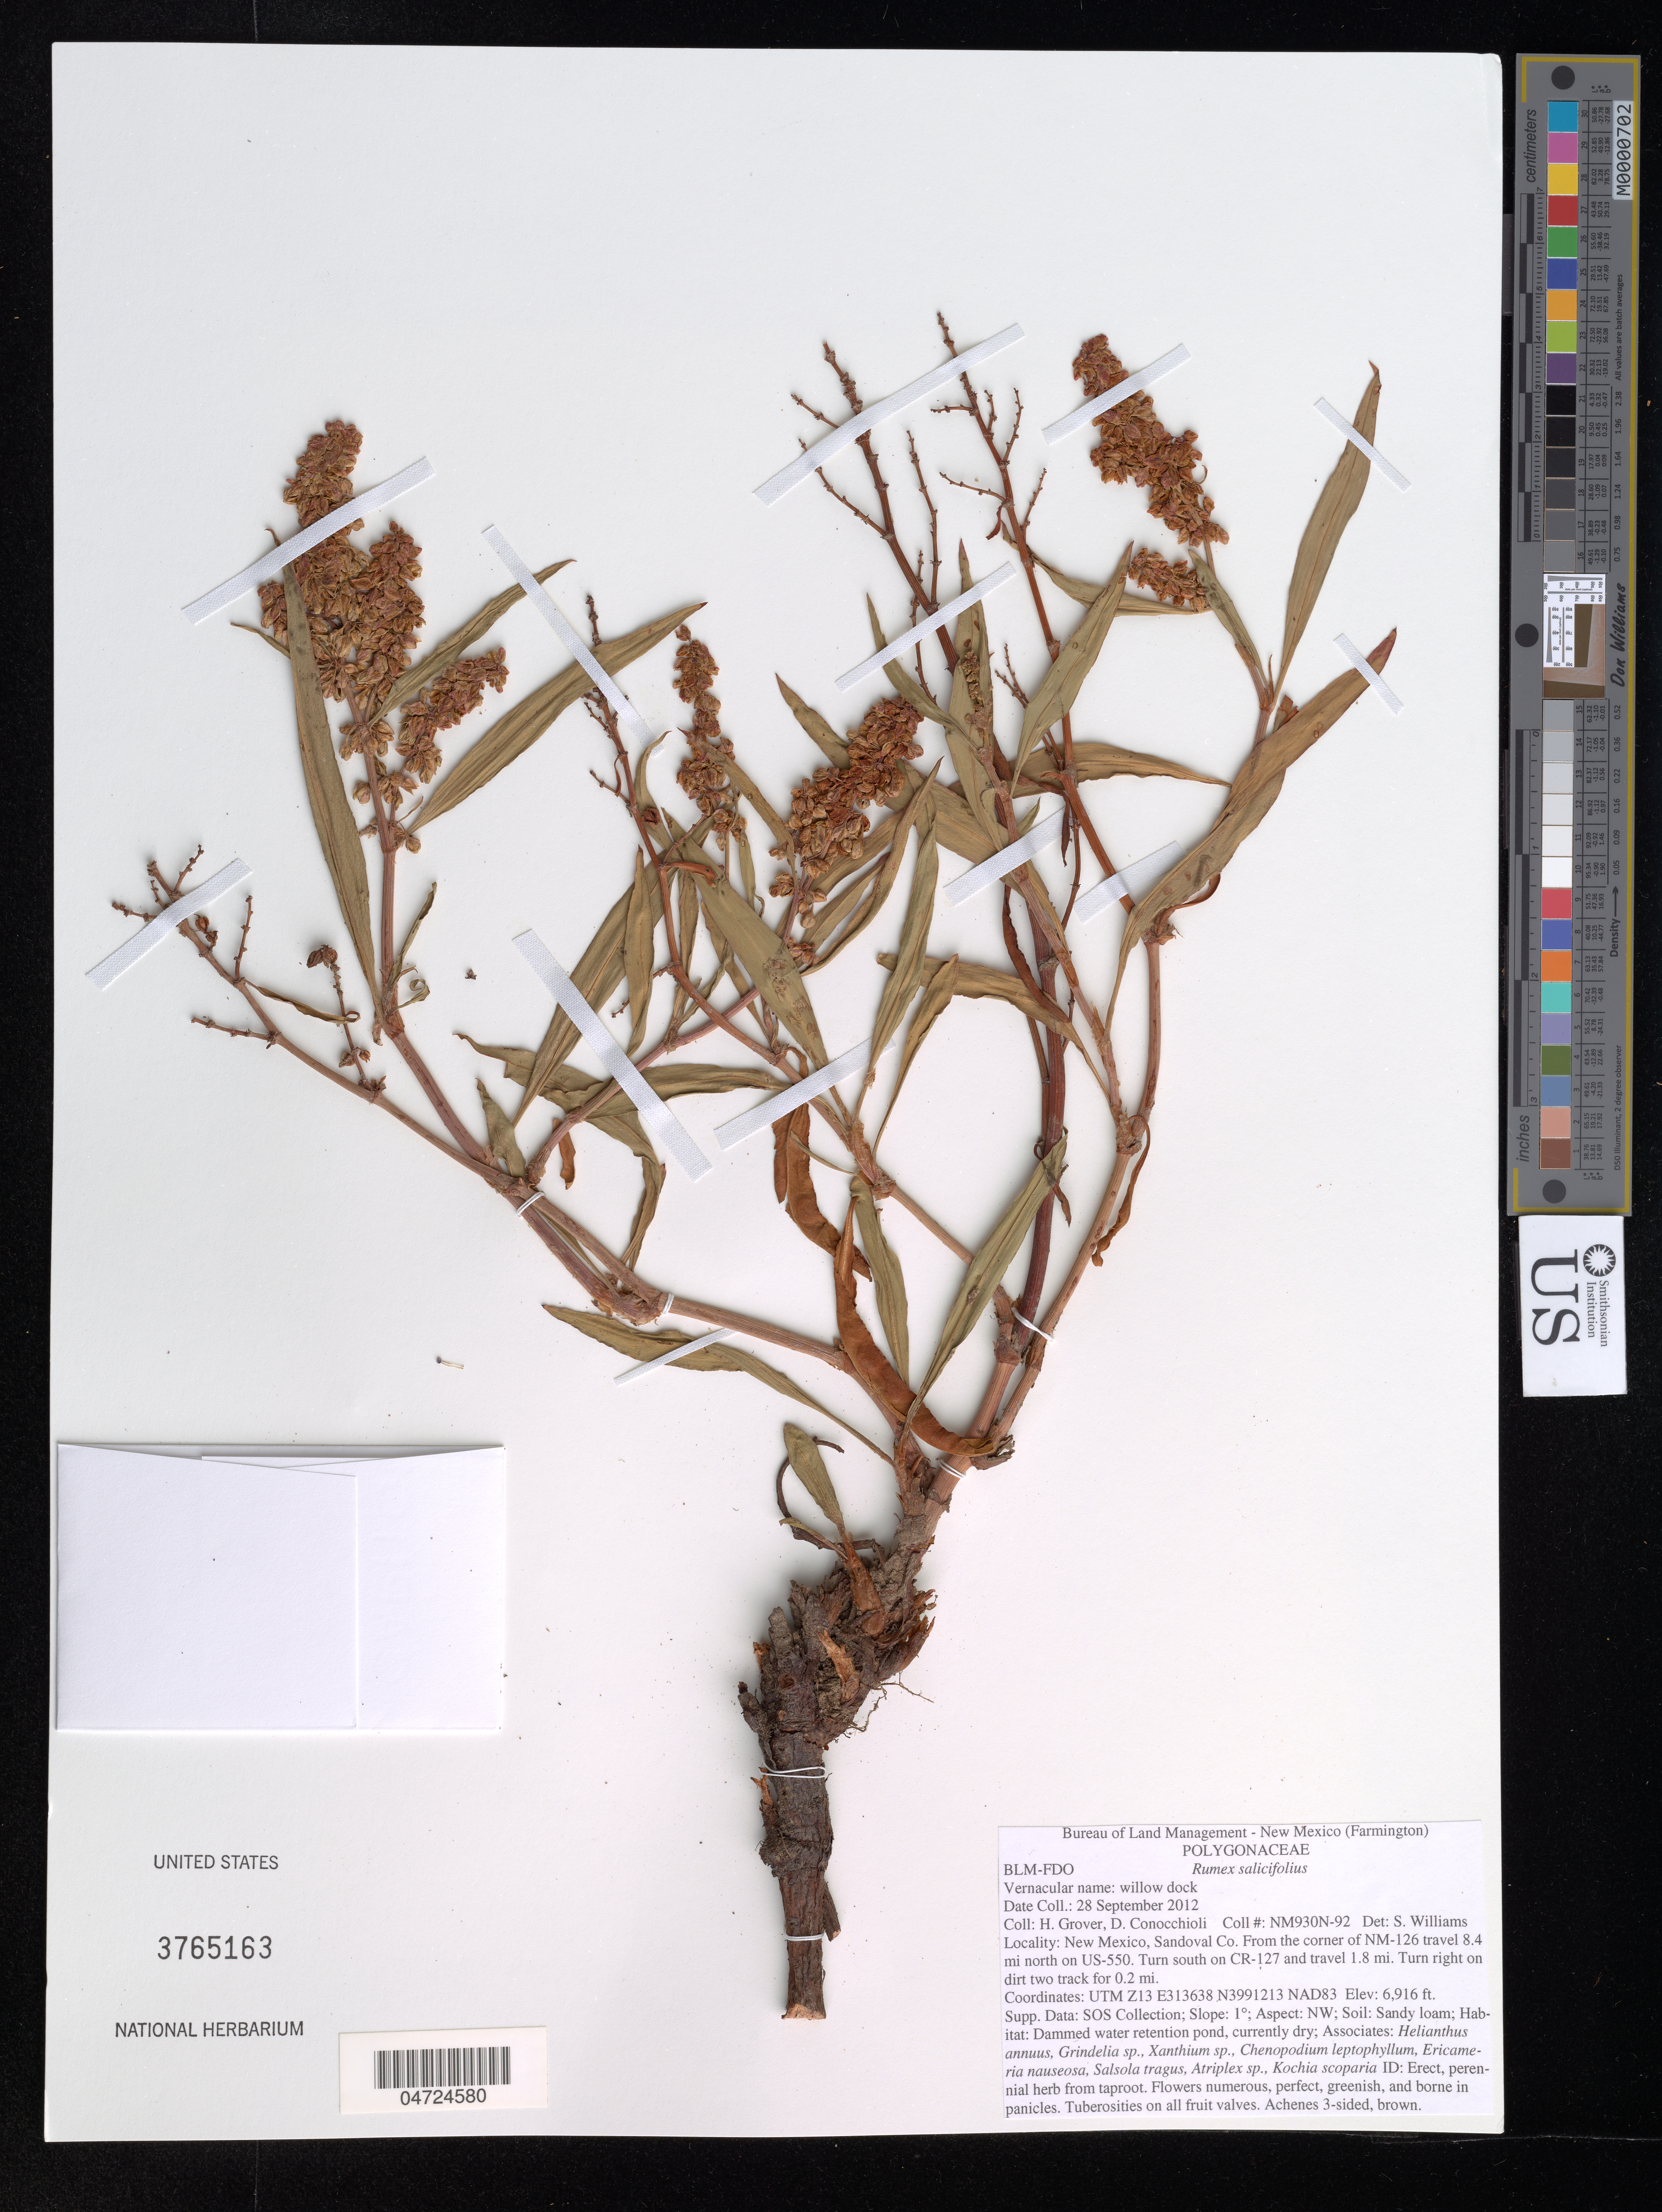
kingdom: Plantae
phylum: Tracheophyta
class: Magnoliopsida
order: Caryophyllales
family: Polygonaceae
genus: Rumex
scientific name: Rumex salicifolius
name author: Weinm.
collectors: H. Grover & D. Conocchioli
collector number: NM930N-92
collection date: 2012-09-28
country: United States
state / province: New Mexico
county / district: Sandoval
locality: Sandoval Co. From the corner of NM-126 travel 8.4 mi north on US-550. Turn south on CR-127 and travel 1.8 mi. Turn right on dirt two track for 0.2 mi. UTM Z13 NAD83.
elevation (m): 2108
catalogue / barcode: US 3765163